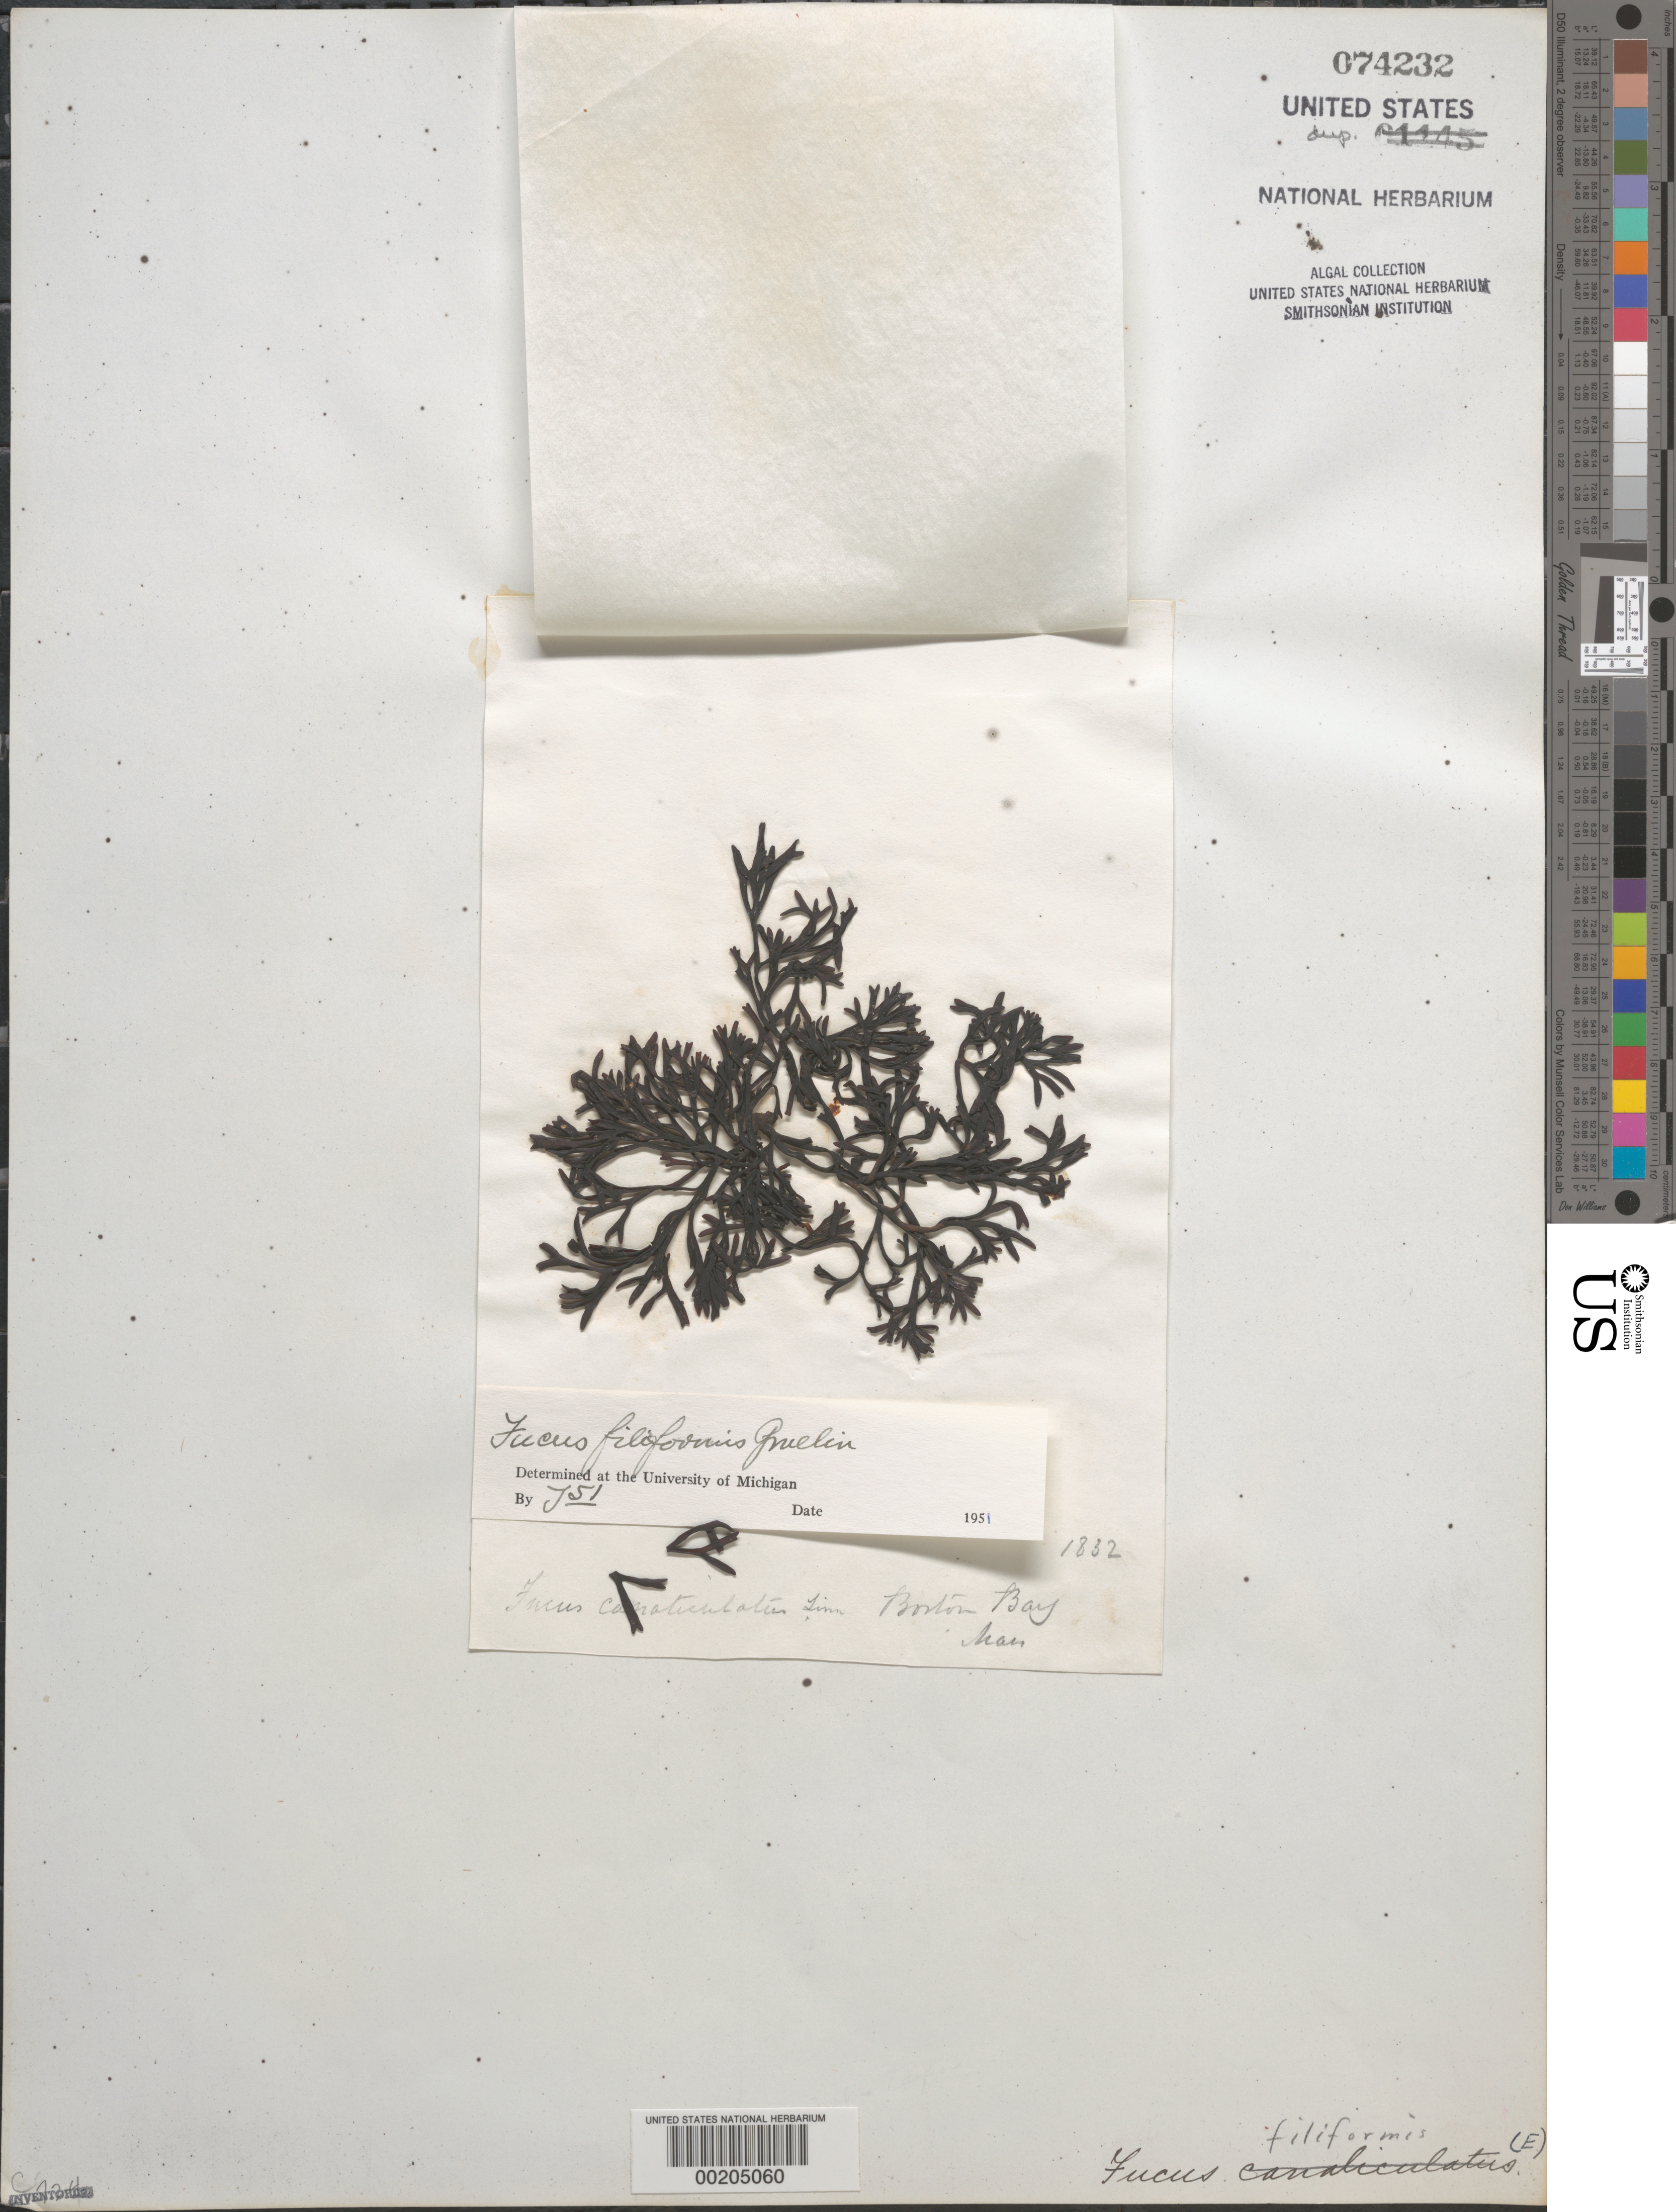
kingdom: Chromista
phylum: Ochrophyta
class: Phaeophyceae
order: Fucales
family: Fucaceae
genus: Fucus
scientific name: Fucus filiformis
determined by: Taylor, William R.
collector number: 1832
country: United States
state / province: Massachusetts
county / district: Suffolk County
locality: Boston Bay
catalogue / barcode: US 74232